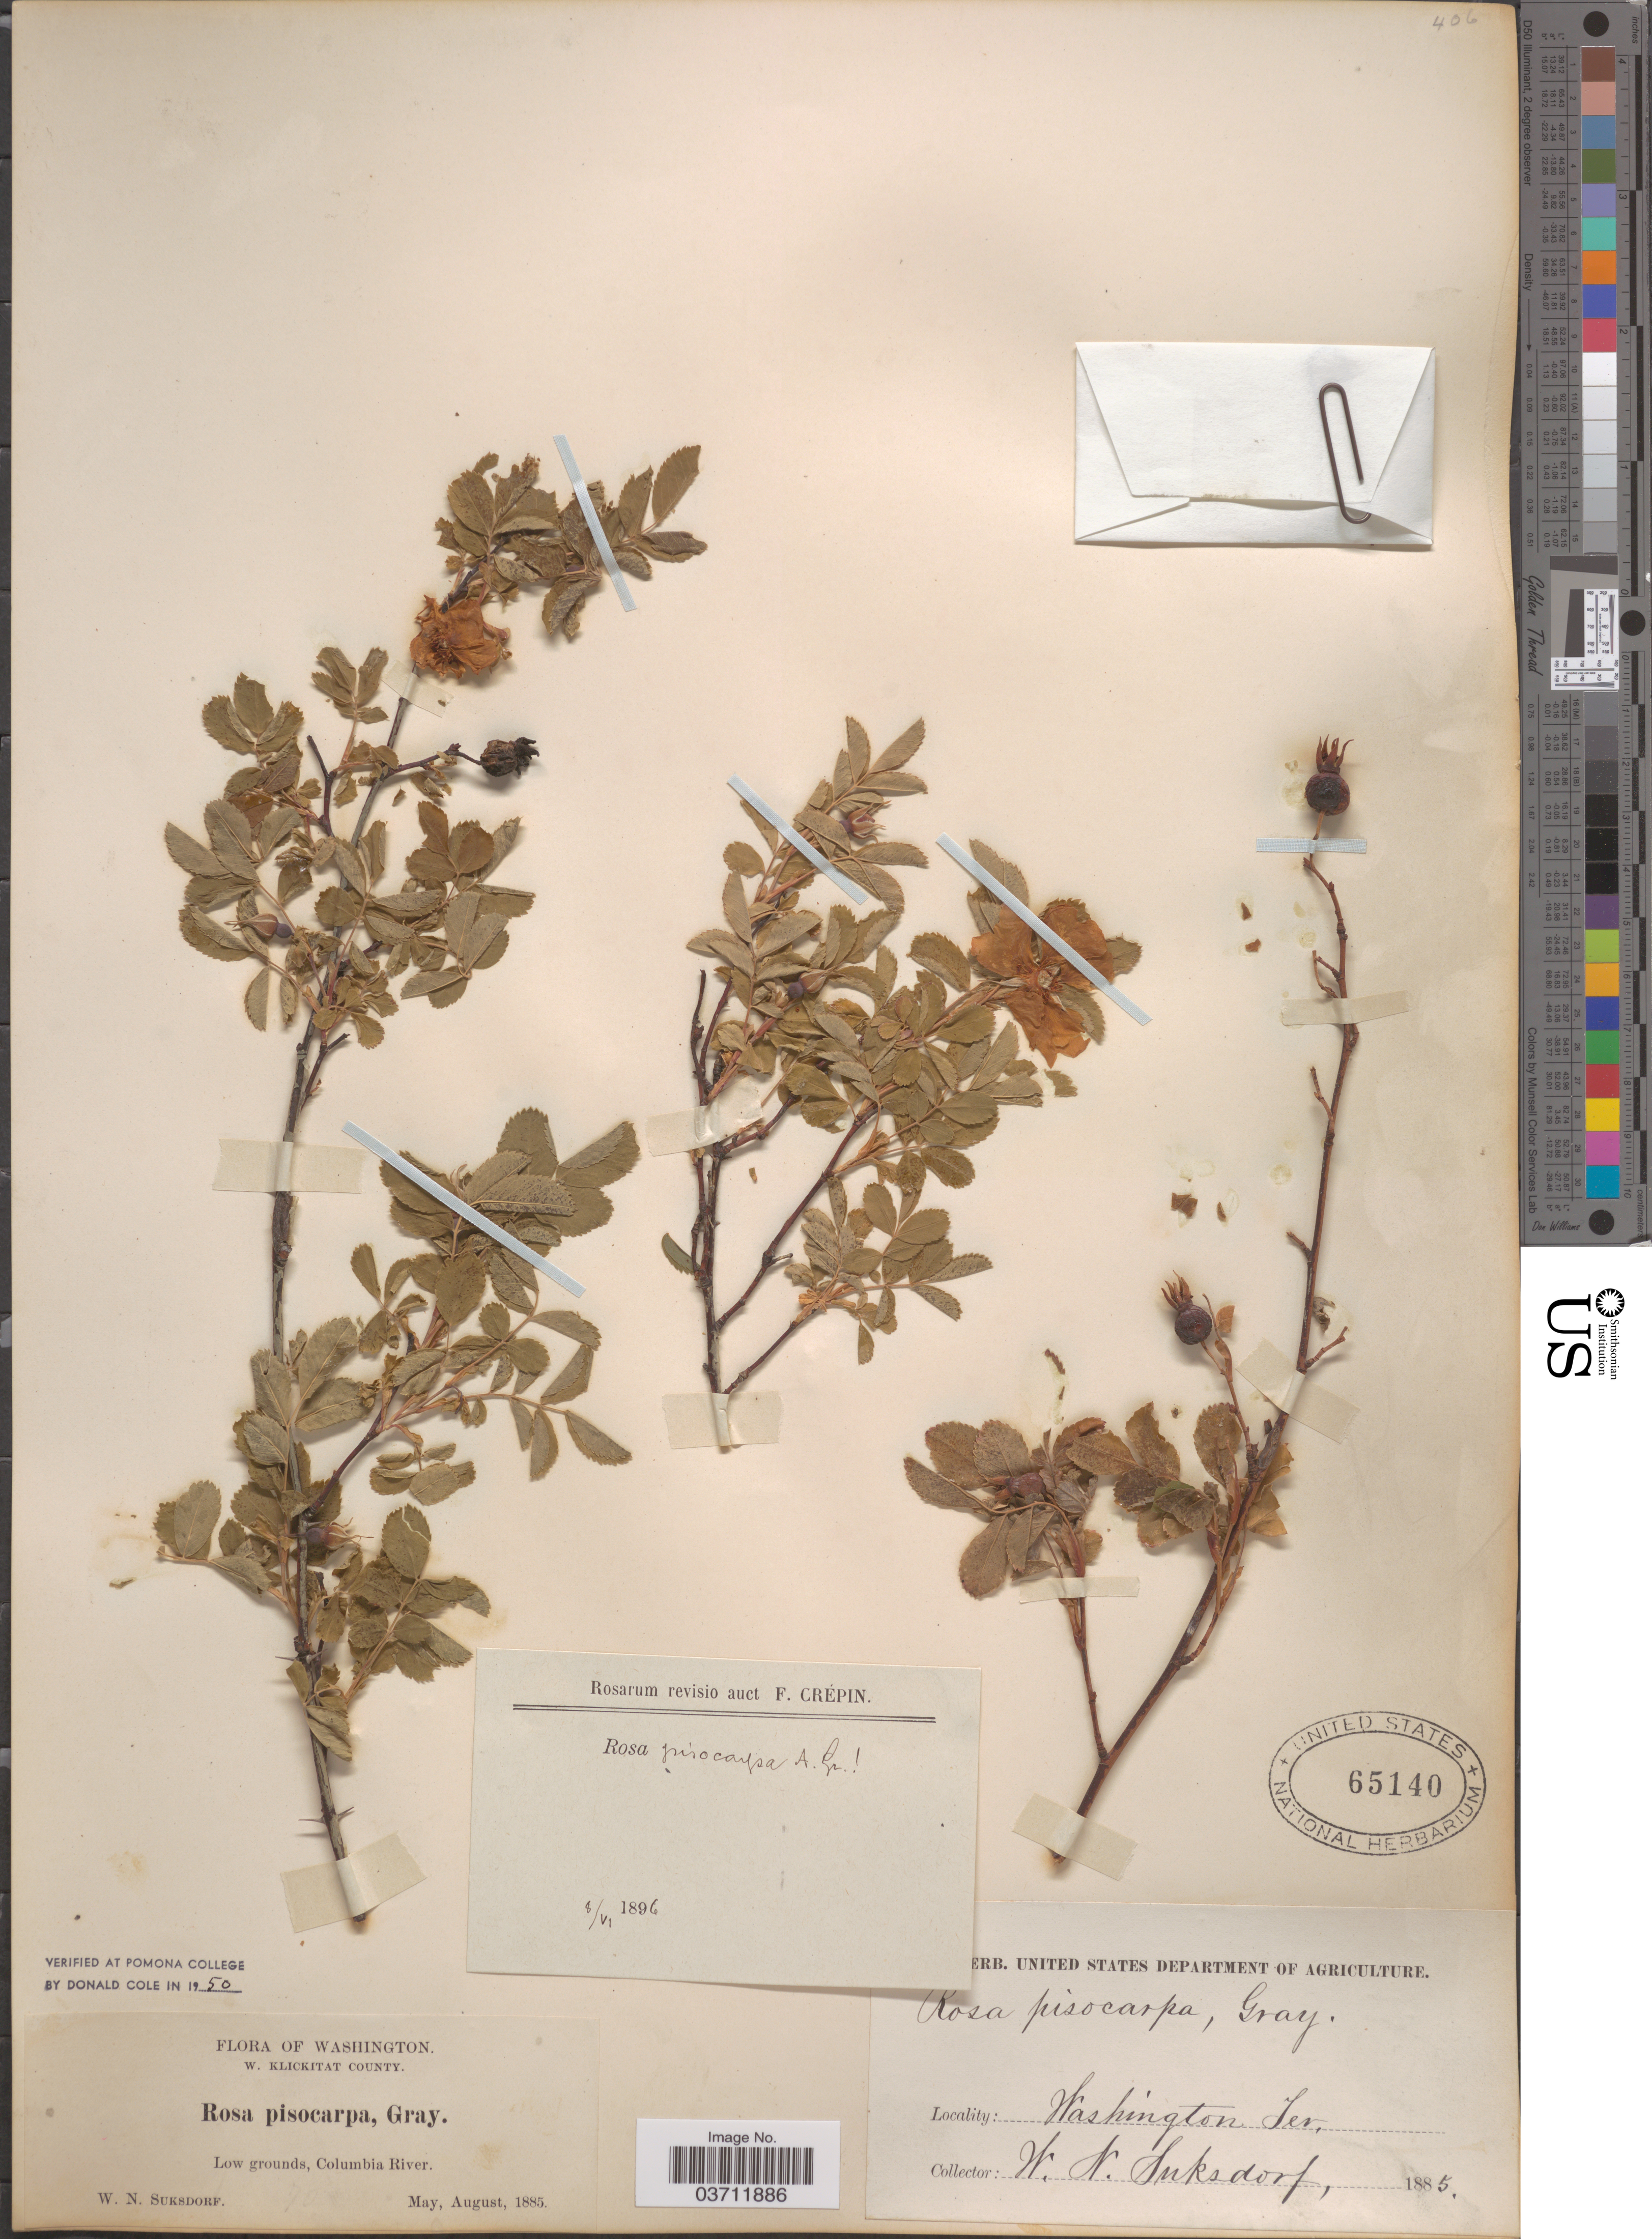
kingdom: Plantae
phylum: Tracheophyta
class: Magnoliopsida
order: Rosales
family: Rosaceae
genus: Rosa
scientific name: Rosa pisocarpa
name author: A. Gray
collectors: W. N. Suksdorf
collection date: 1885-05/1885-08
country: United States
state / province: Washington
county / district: Klickitat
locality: Washington Ter. W. Klickitat County. Columbia River.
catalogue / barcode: US 65140